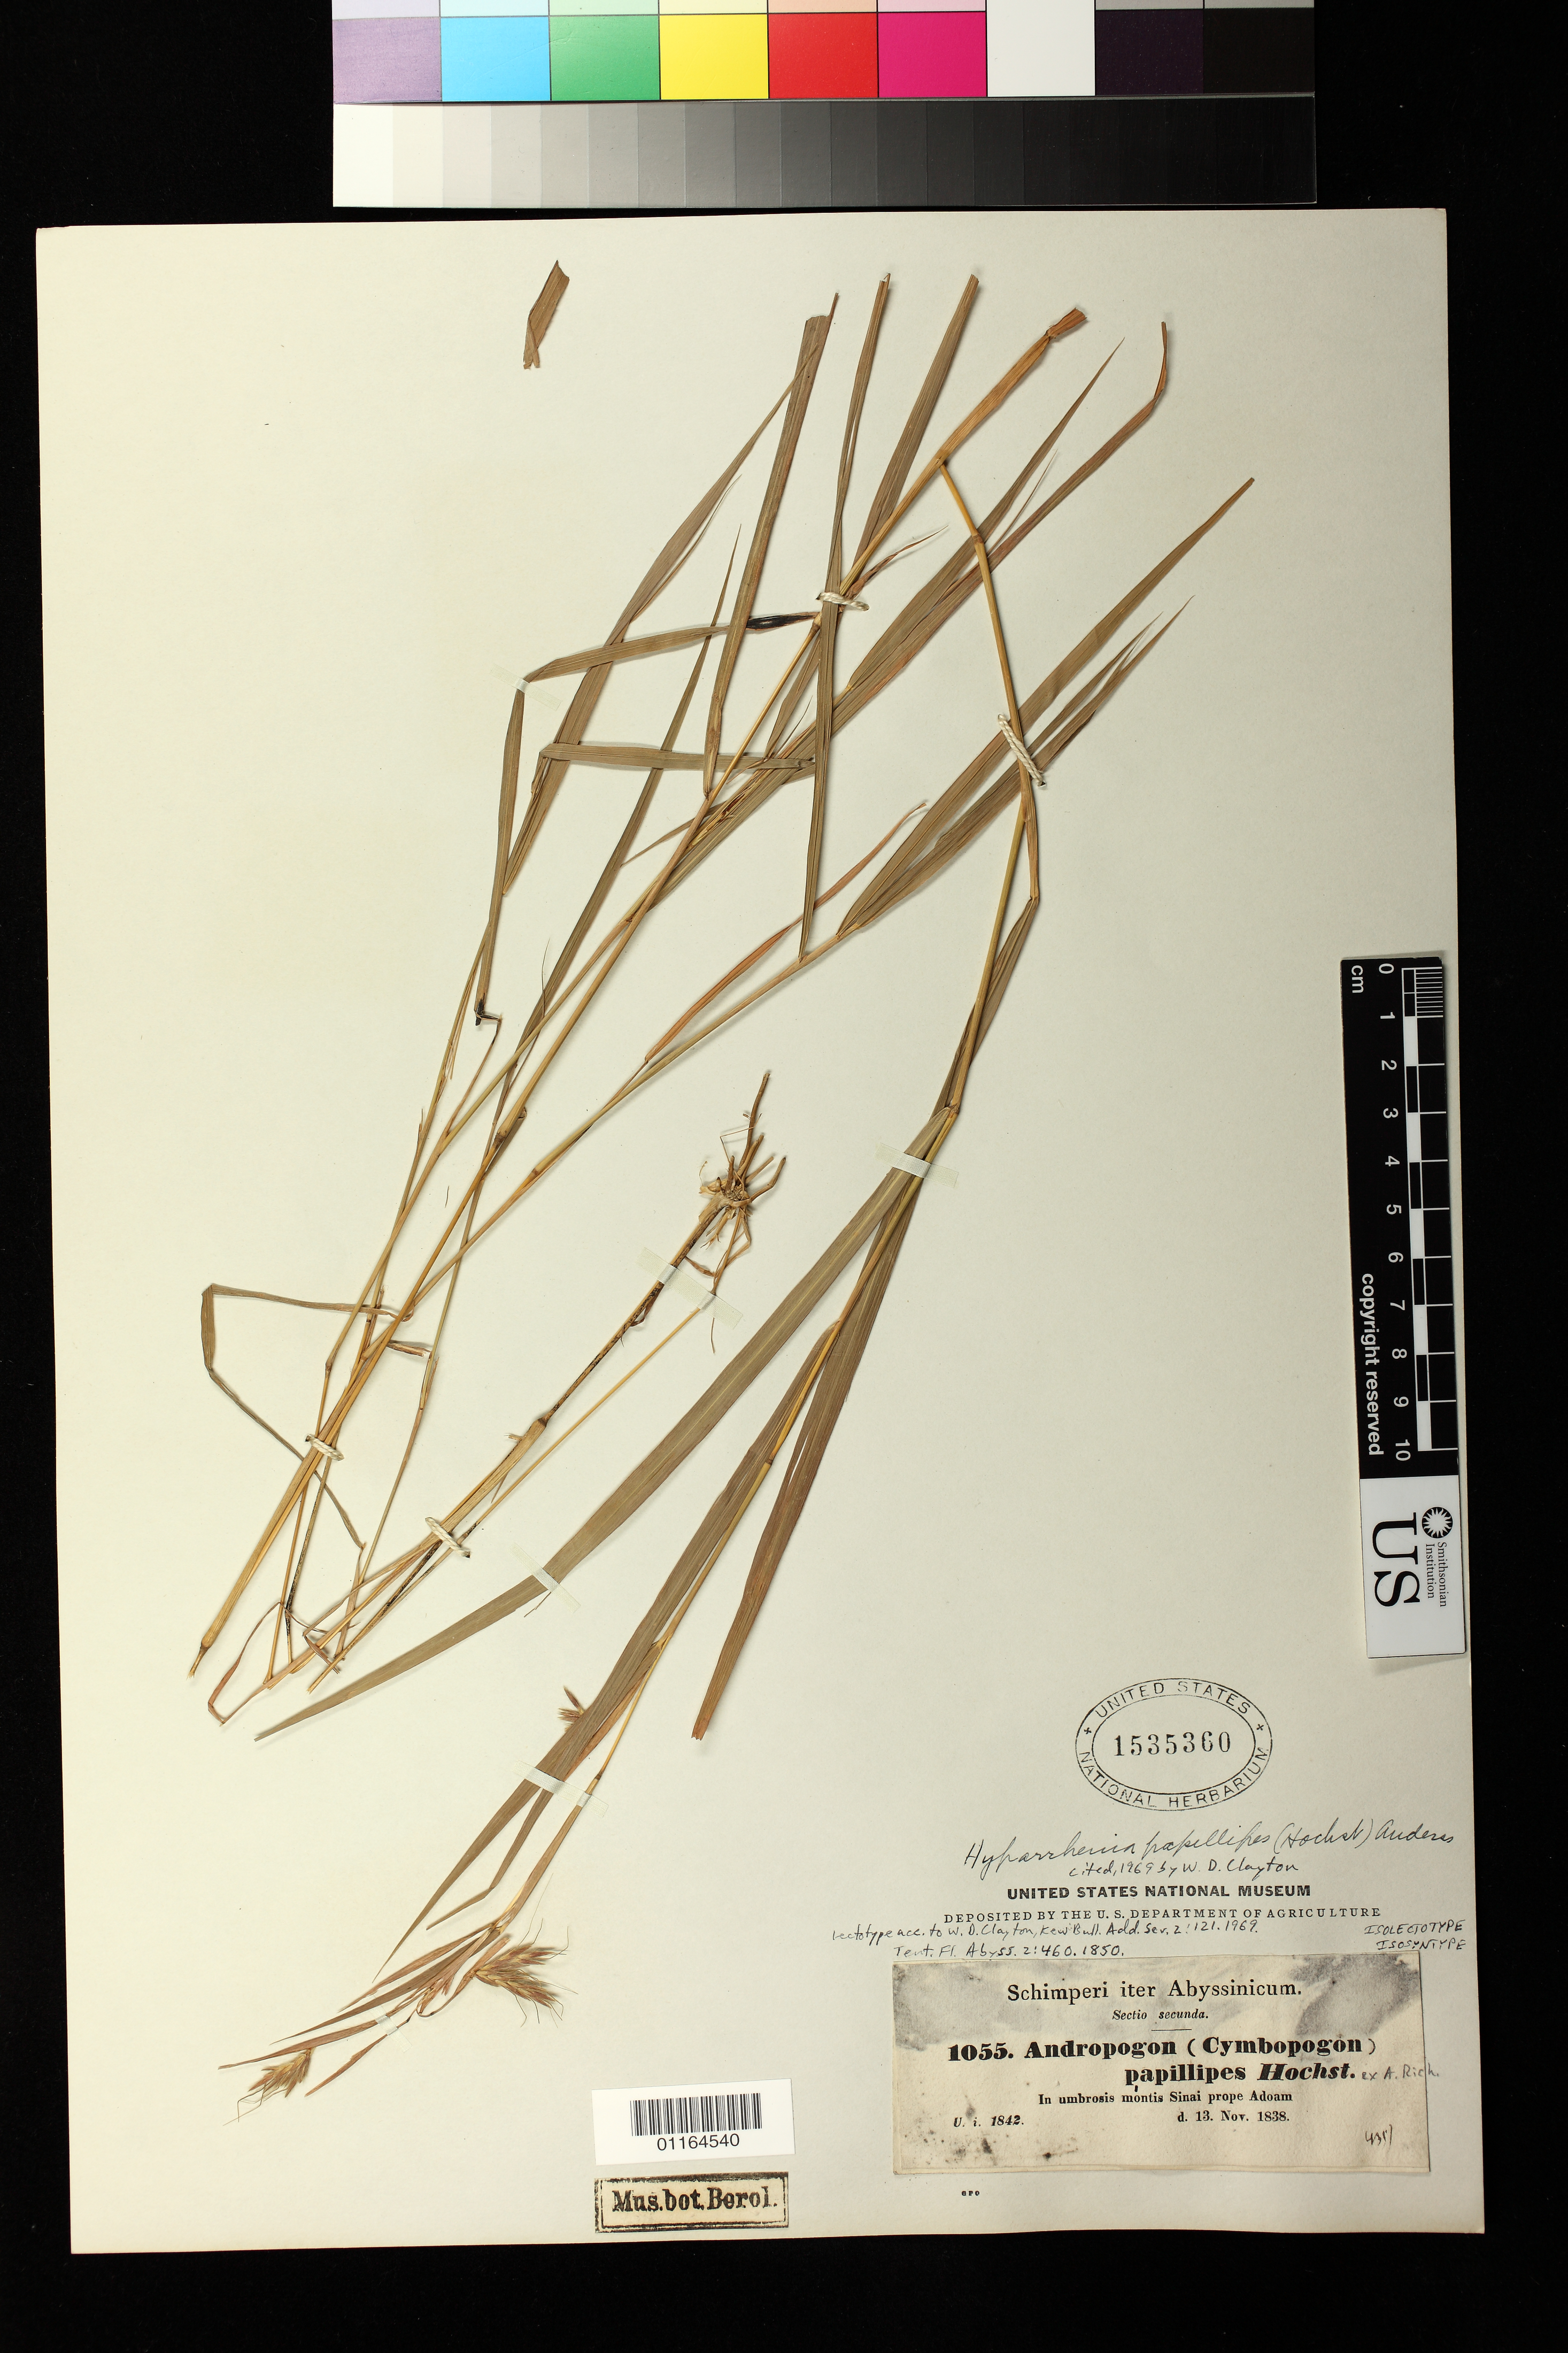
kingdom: Plantae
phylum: Tracheophyta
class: Liliopsida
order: Poales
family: Poaceae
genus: Andropogon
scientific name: Andropogon papillipes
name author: Hochst. ex A. Rich.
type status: Isolectotype; Isosyntype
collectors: G. W. Schimper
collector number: II 1055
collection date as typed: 13 Nov 1838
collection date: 1838-11-13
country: Ethiopia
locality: In monte Sinai prope Adoam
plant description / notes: ex herb. Berlin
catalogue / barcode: US 1535360